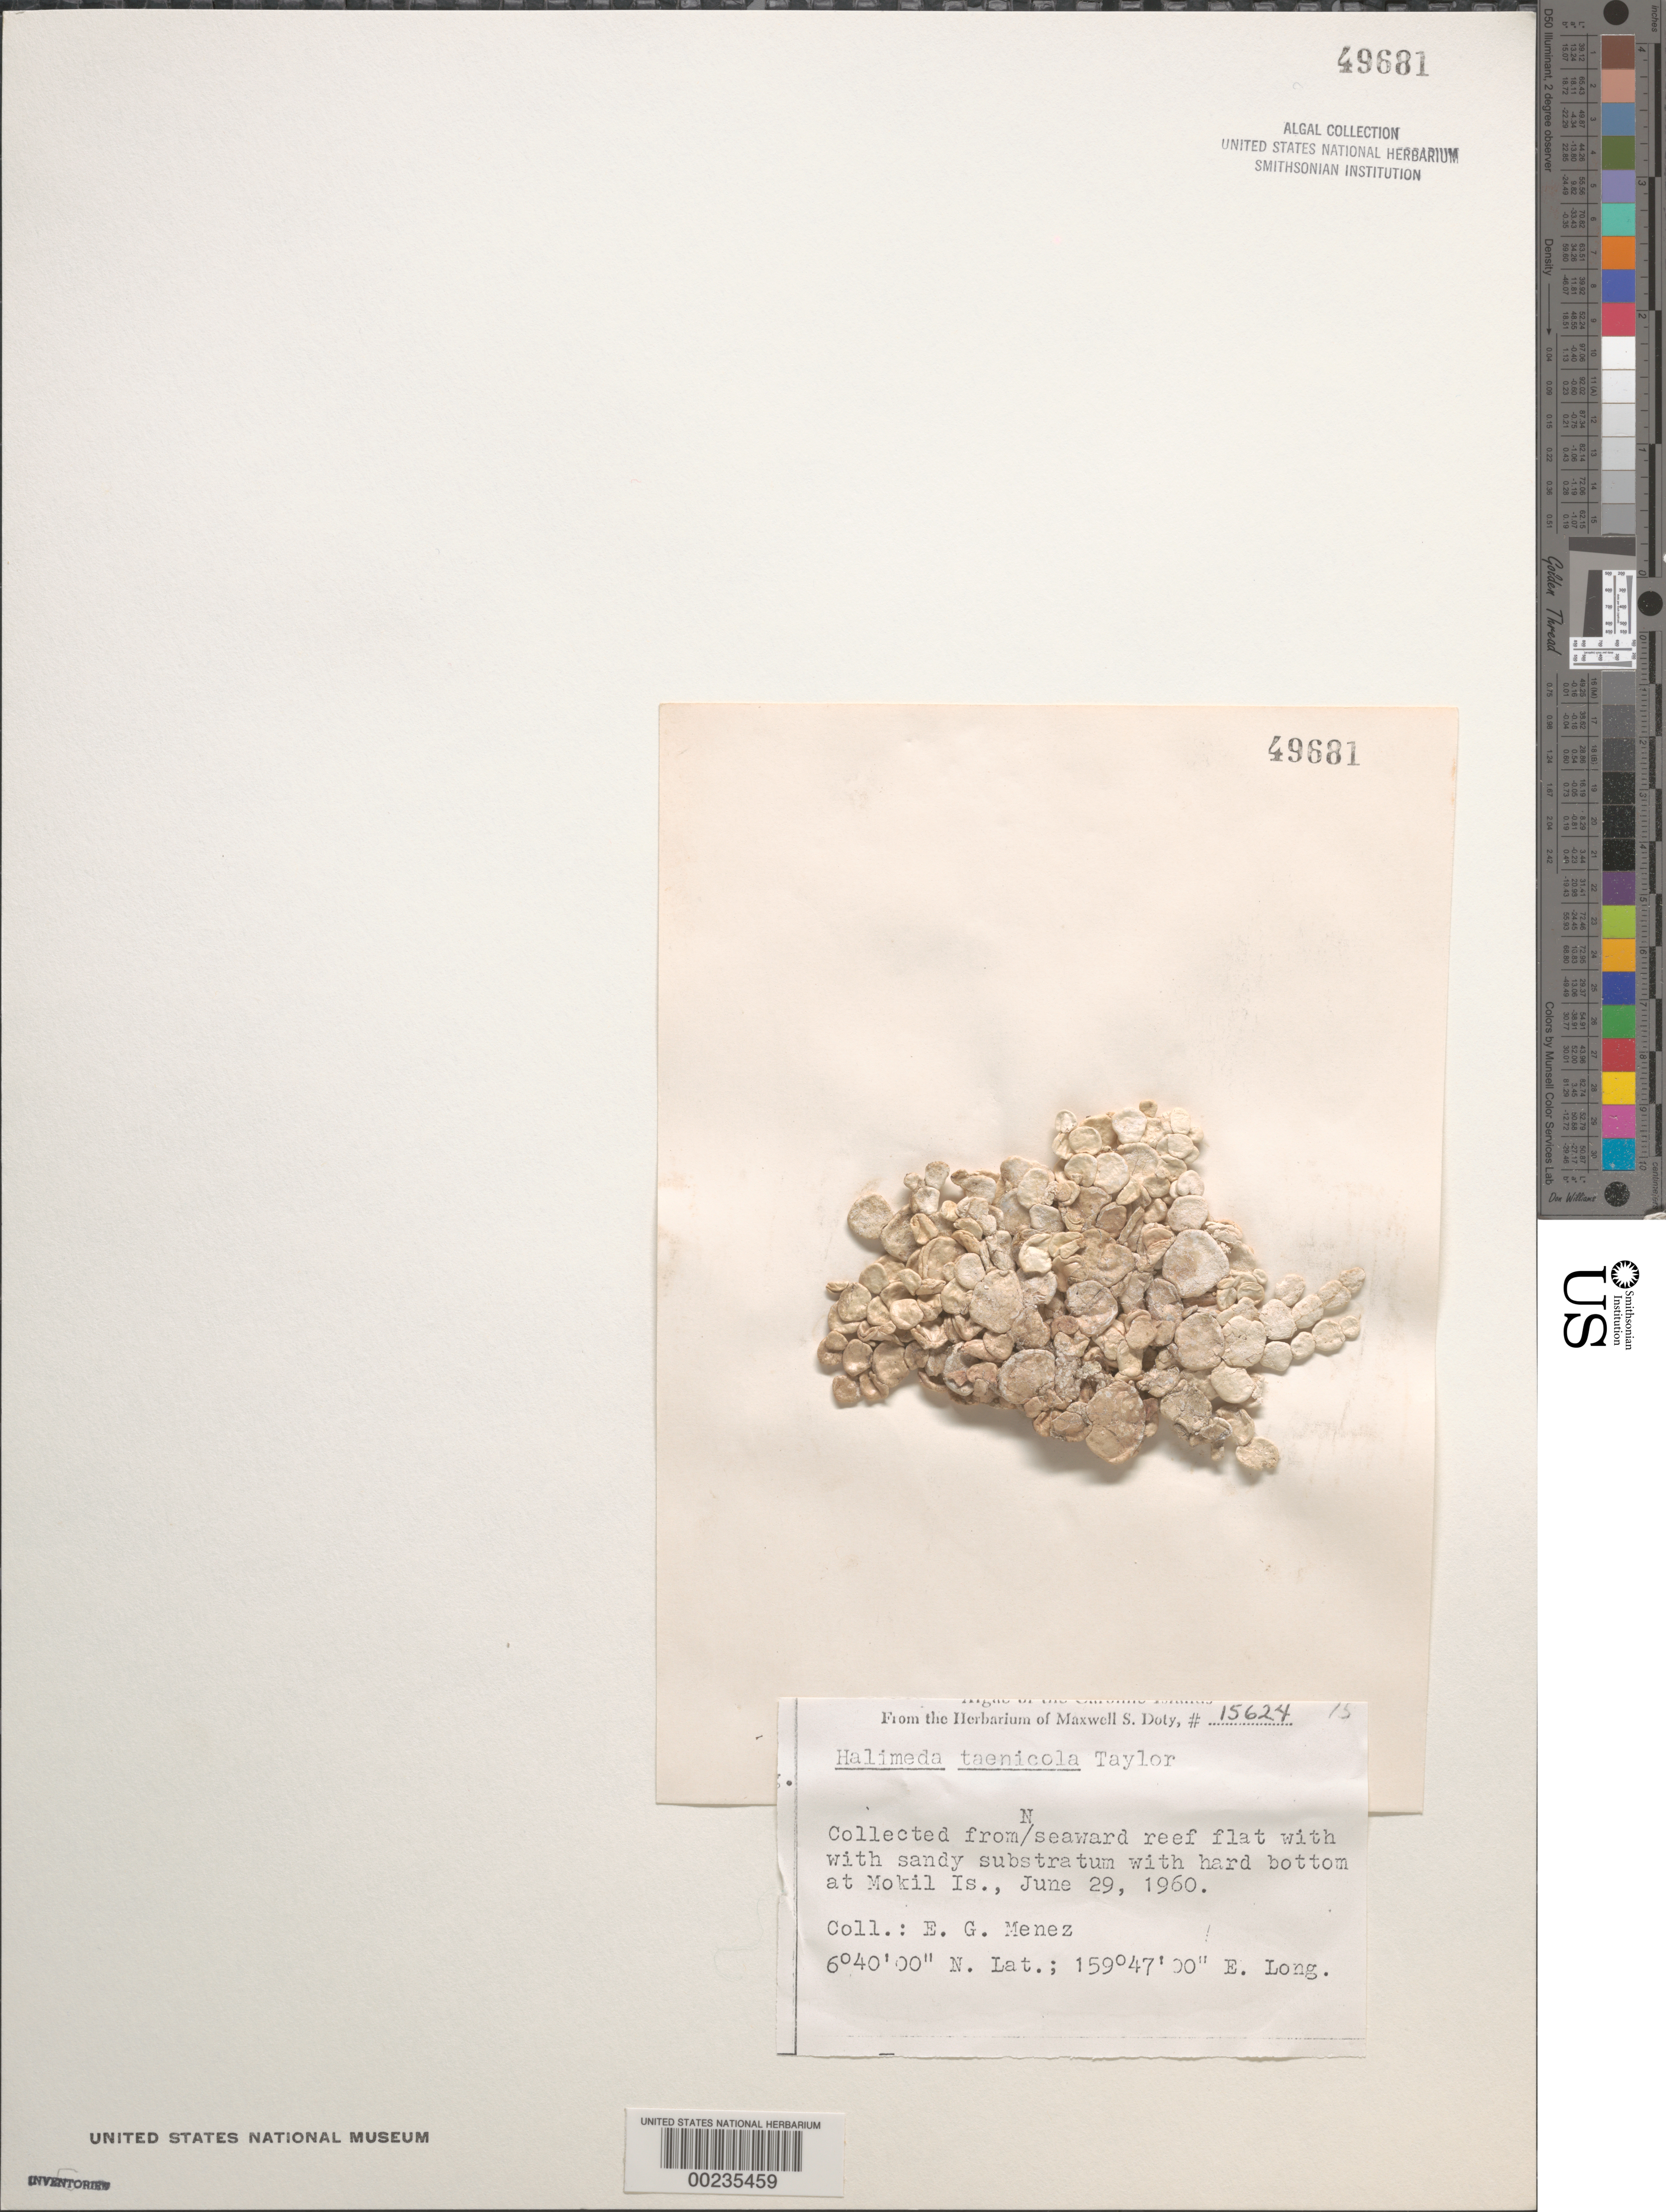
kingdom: Plantae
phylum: Chlorophyta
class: Ulvophyceae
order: Bryopsidales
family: Halimedaceae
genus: Halimeda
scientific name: Halimeda taenicola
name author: W.R. Taylor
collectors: Meñez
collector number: MSD 15624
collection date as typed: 29 Jun 1960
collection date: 1960-06-29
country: Micronesia, Federated States of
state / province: Pohnpei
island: Mwokil (Mokil) Atoll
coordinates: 6 40' 00" N, 159 47' 00" E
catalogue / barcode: US 49681